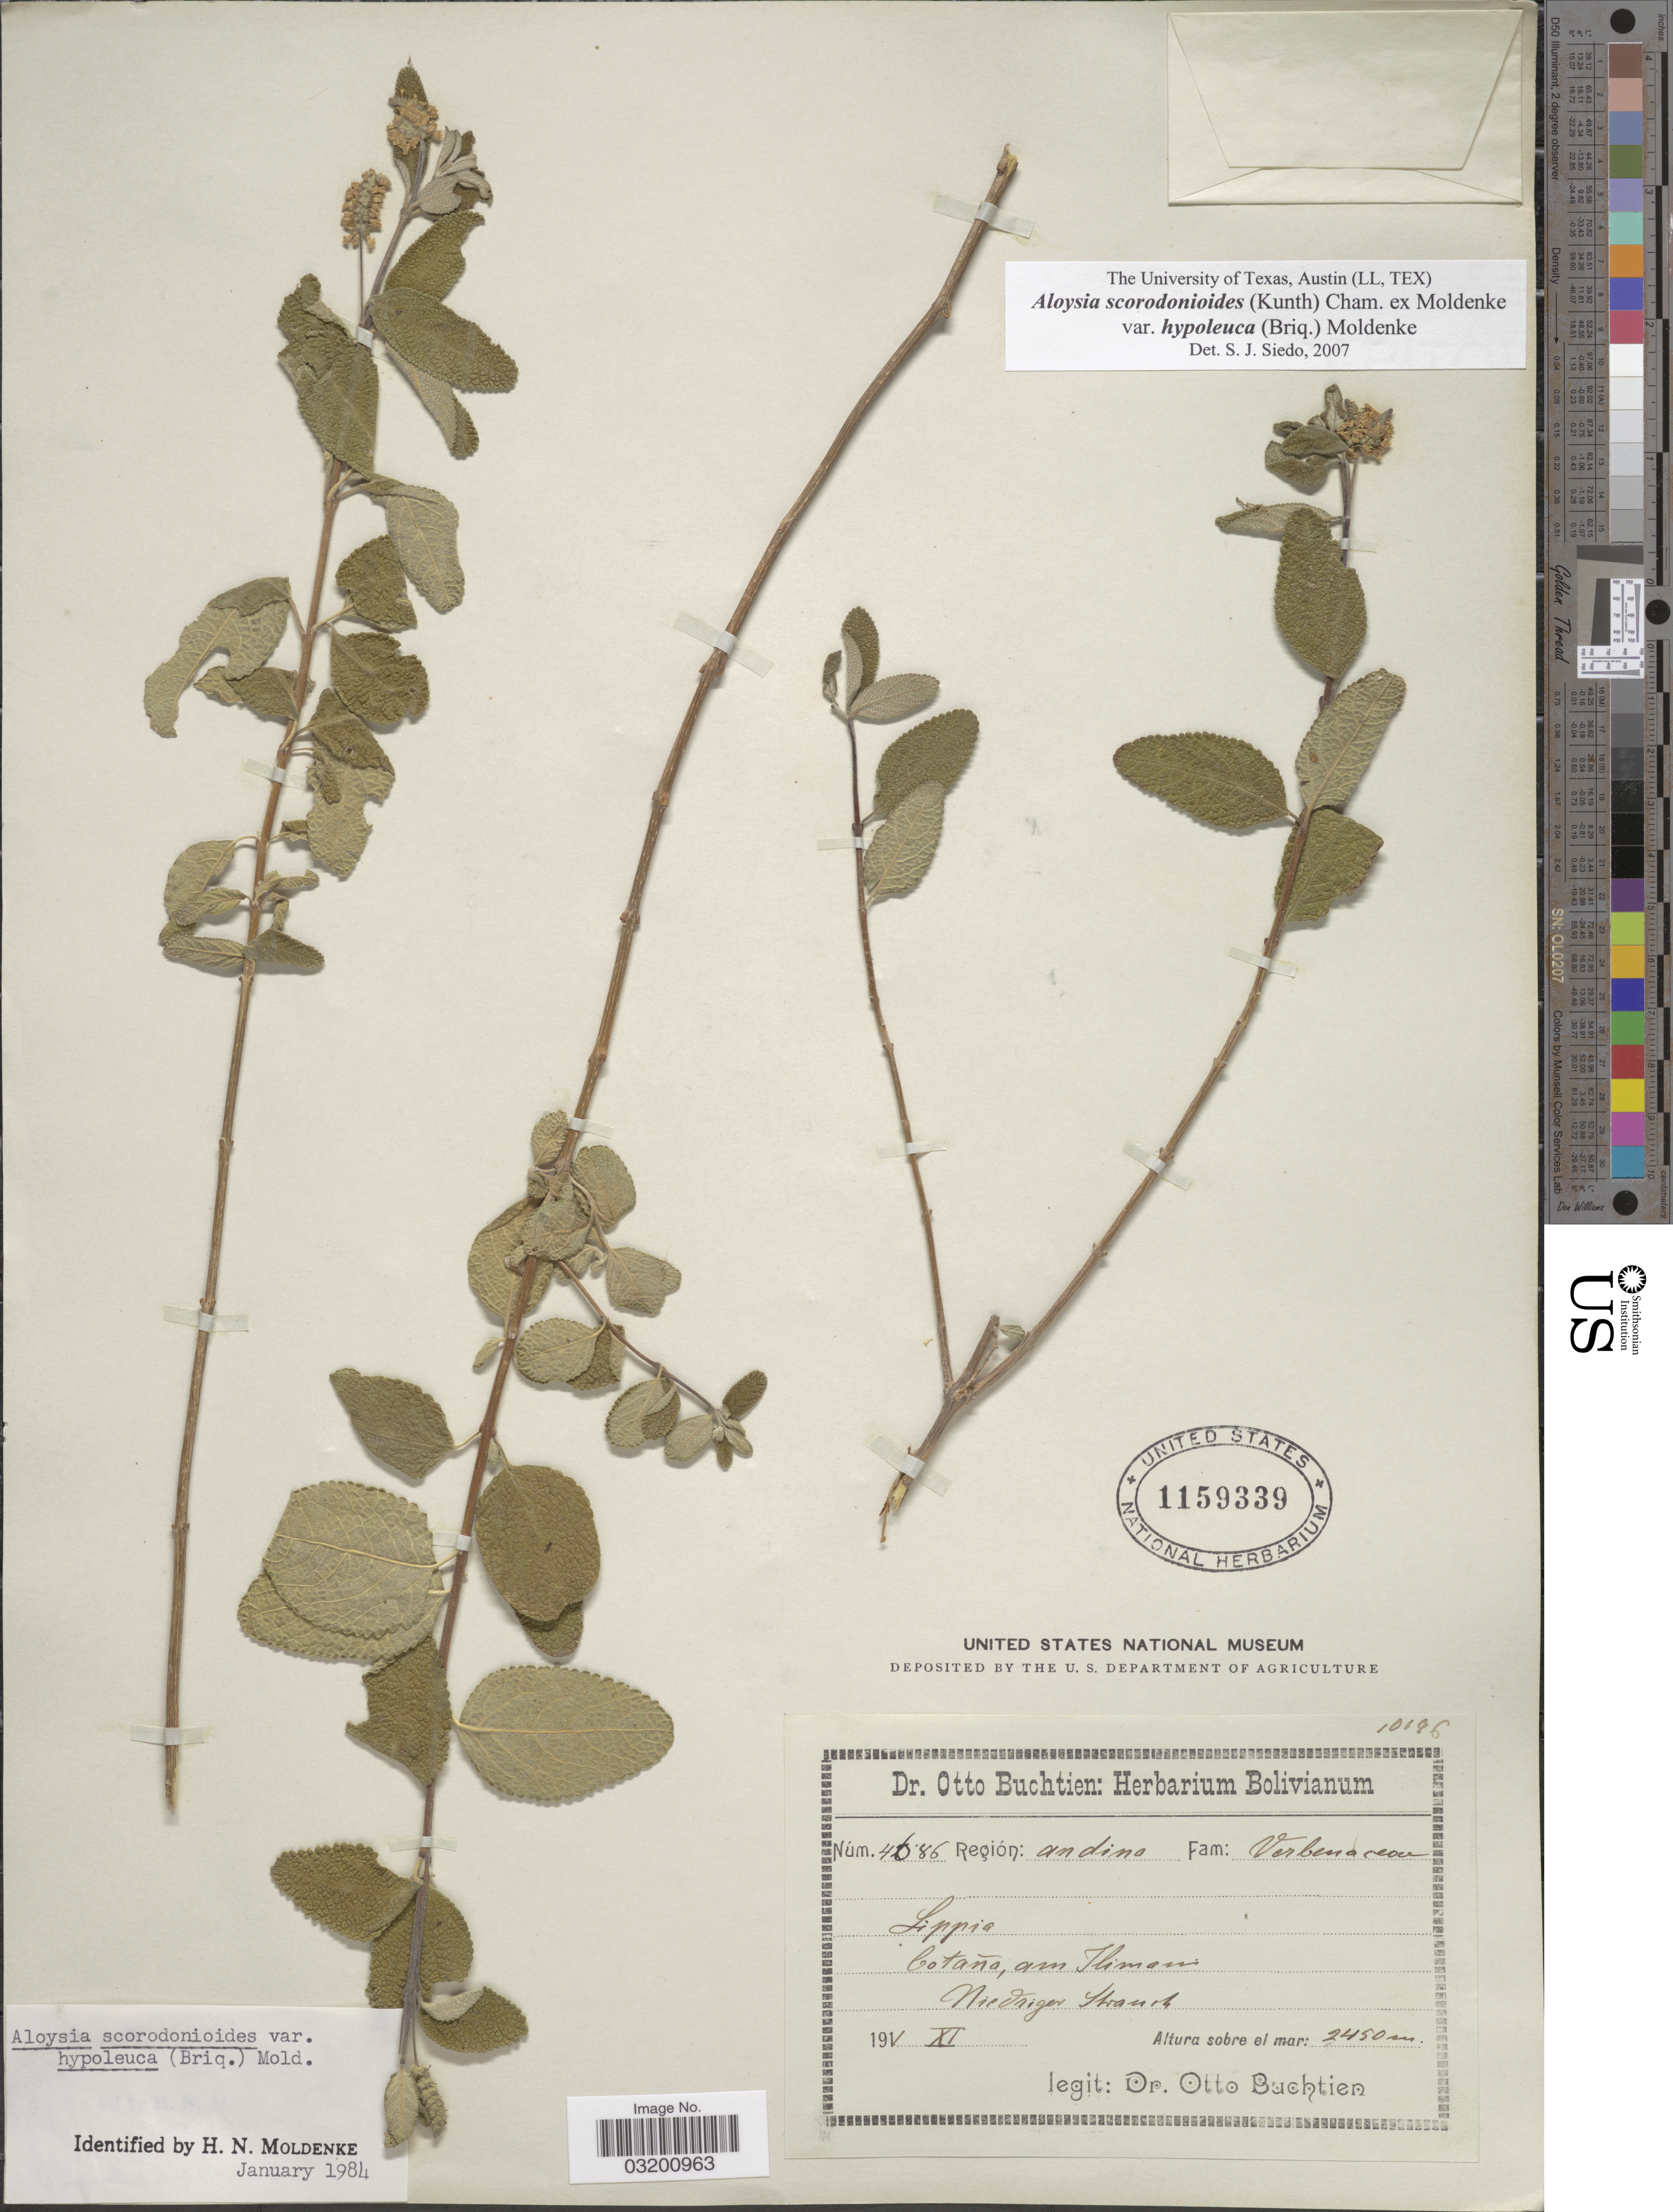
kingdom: Plantae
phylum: Tracheophyta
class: Magnoliopsida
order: Lamiales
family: Verbenaceae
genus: Aloysia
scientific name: Aloysia scorodonioides var. hypoleuca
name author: (Briq.) Moldenke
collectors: O. Buchtien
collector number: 4686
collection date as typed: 192 XI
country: Bolivia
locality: Región: andina, Cotaña, am Illimani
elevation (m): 2450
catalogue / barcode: US 1159339